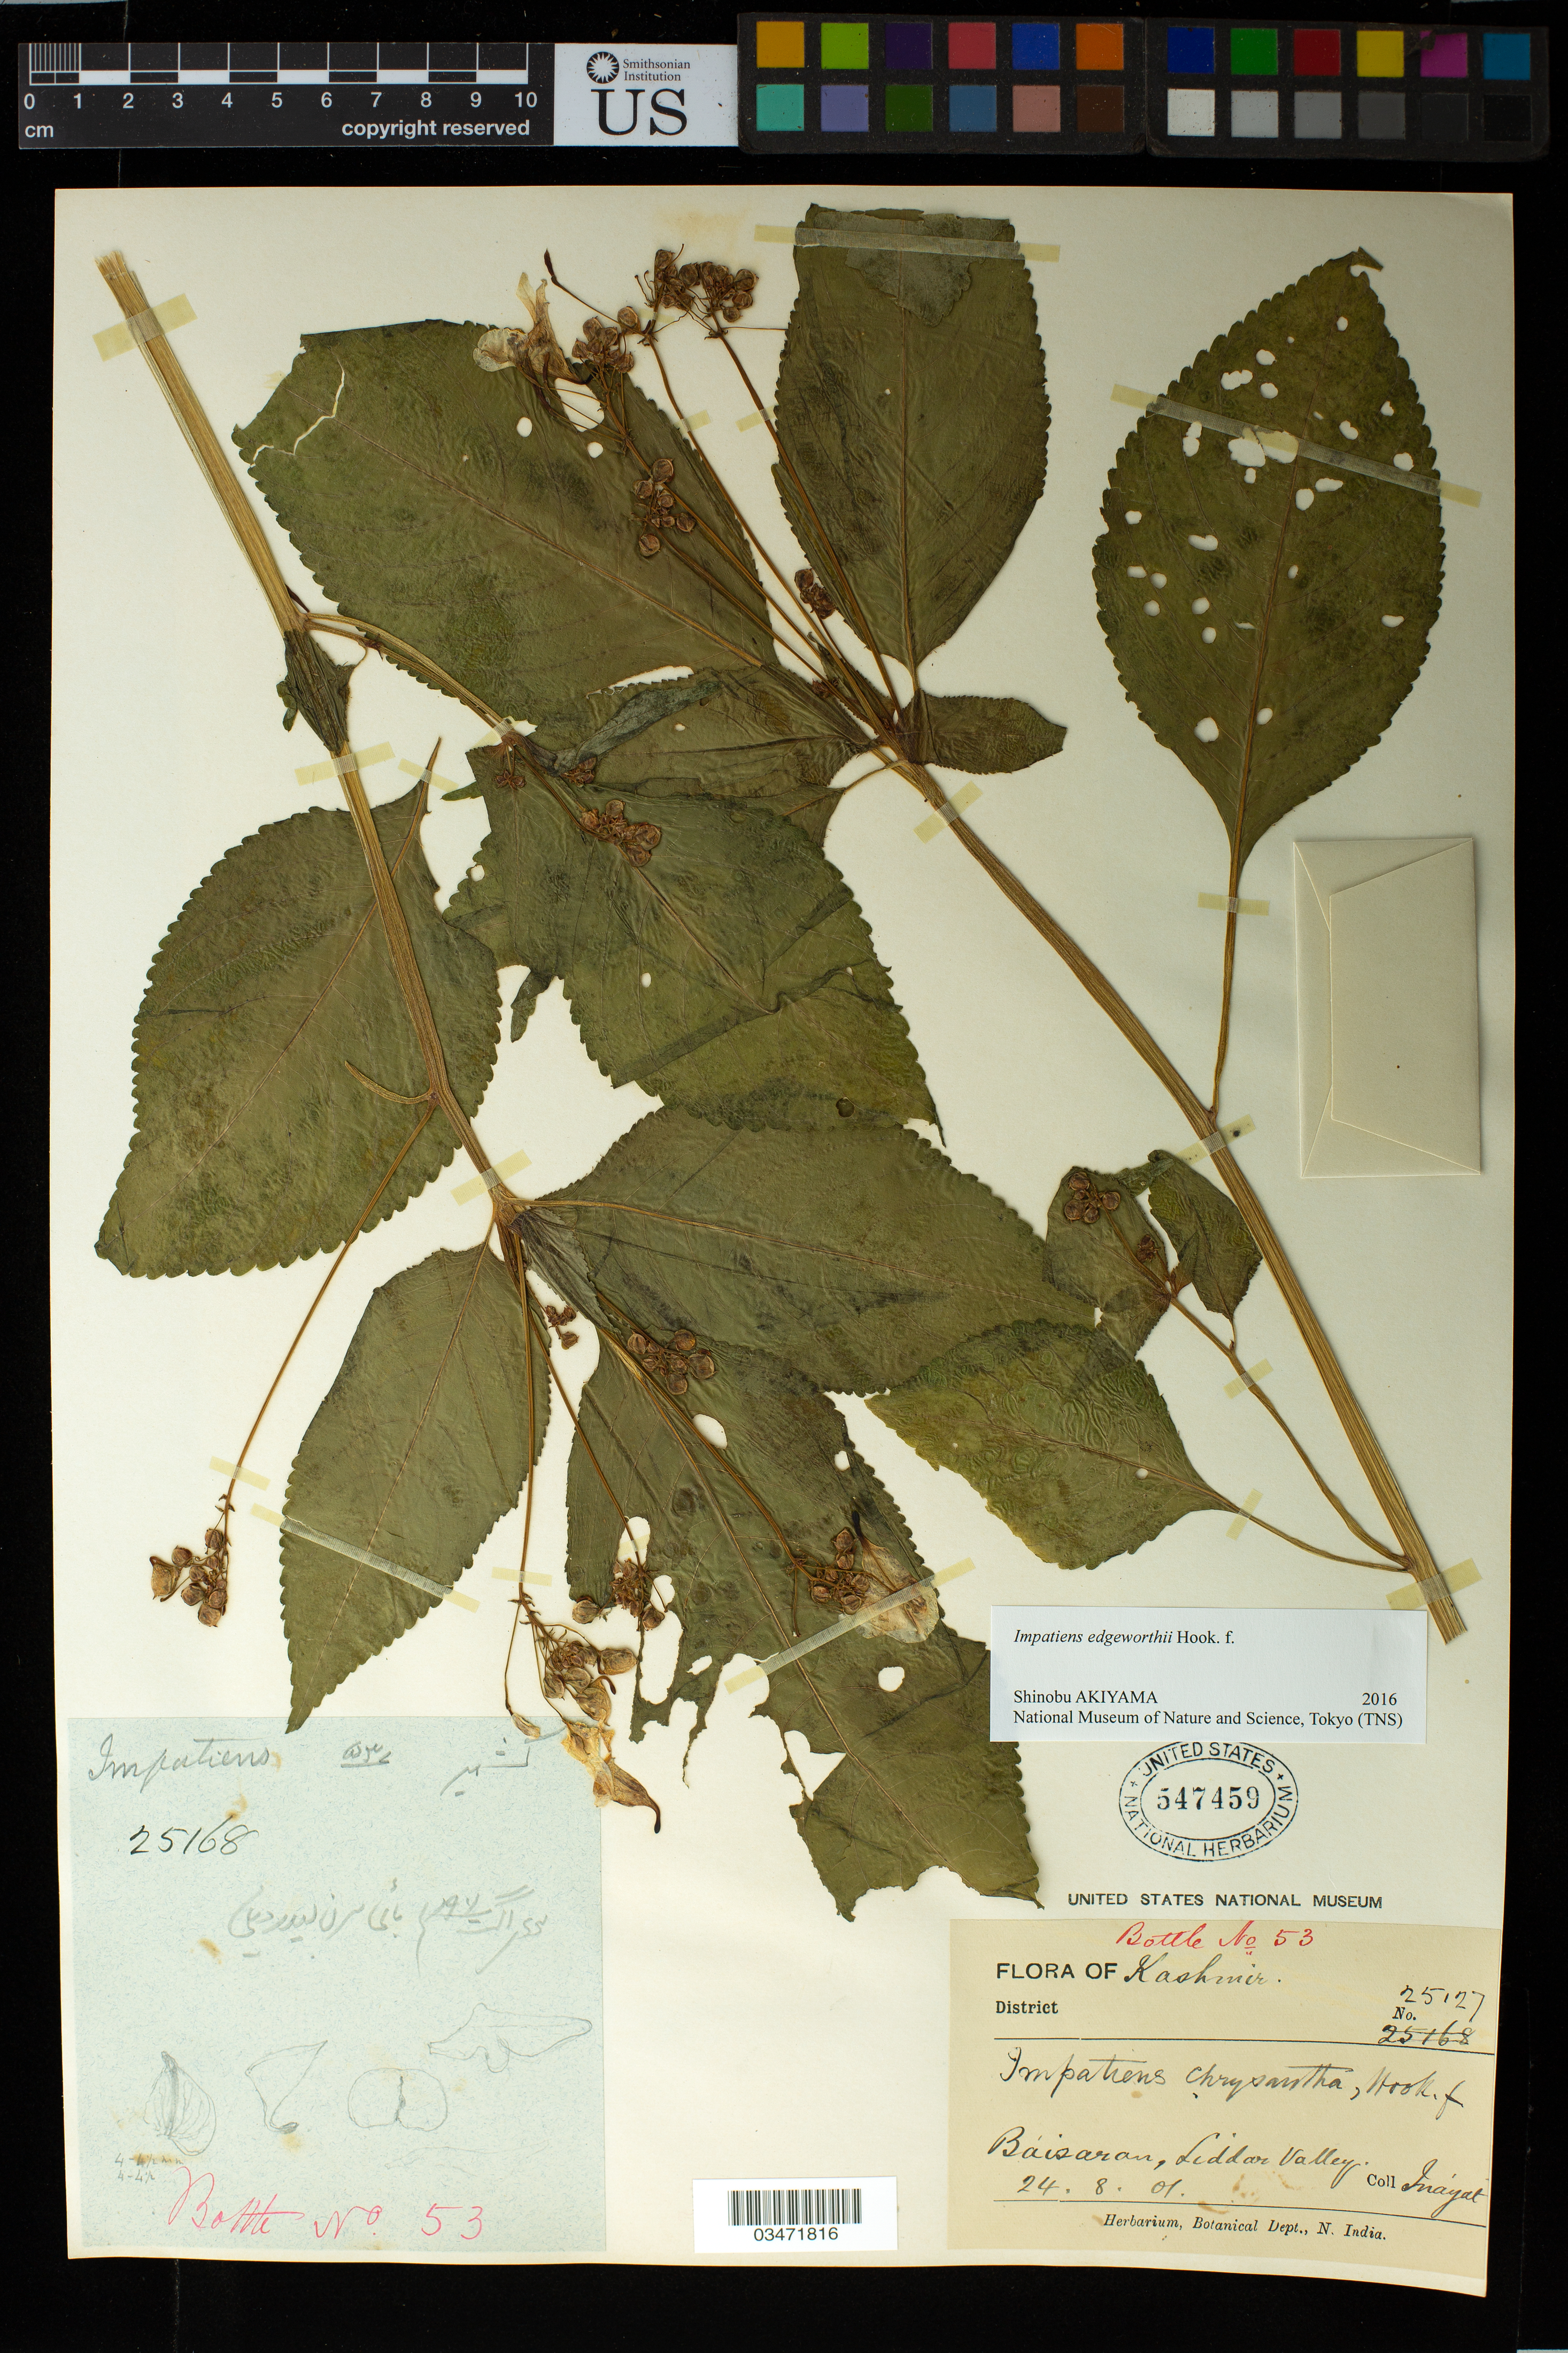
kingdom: Plantae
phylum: Tracheophyta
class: Magnoliopsida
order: Ericales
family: Balsaminaceae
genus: Impatiens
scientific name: Impatiens edgeworthii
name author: Hook. f.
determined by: Akiyama, Shinobu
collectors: -. Inayat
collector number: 25127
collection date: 1901-08-24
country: India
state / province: Jammu and Kashmir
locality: Kashmir. Baisaran, Liddar Valley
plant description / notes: Also numbered: 25168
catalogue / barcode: US 547459